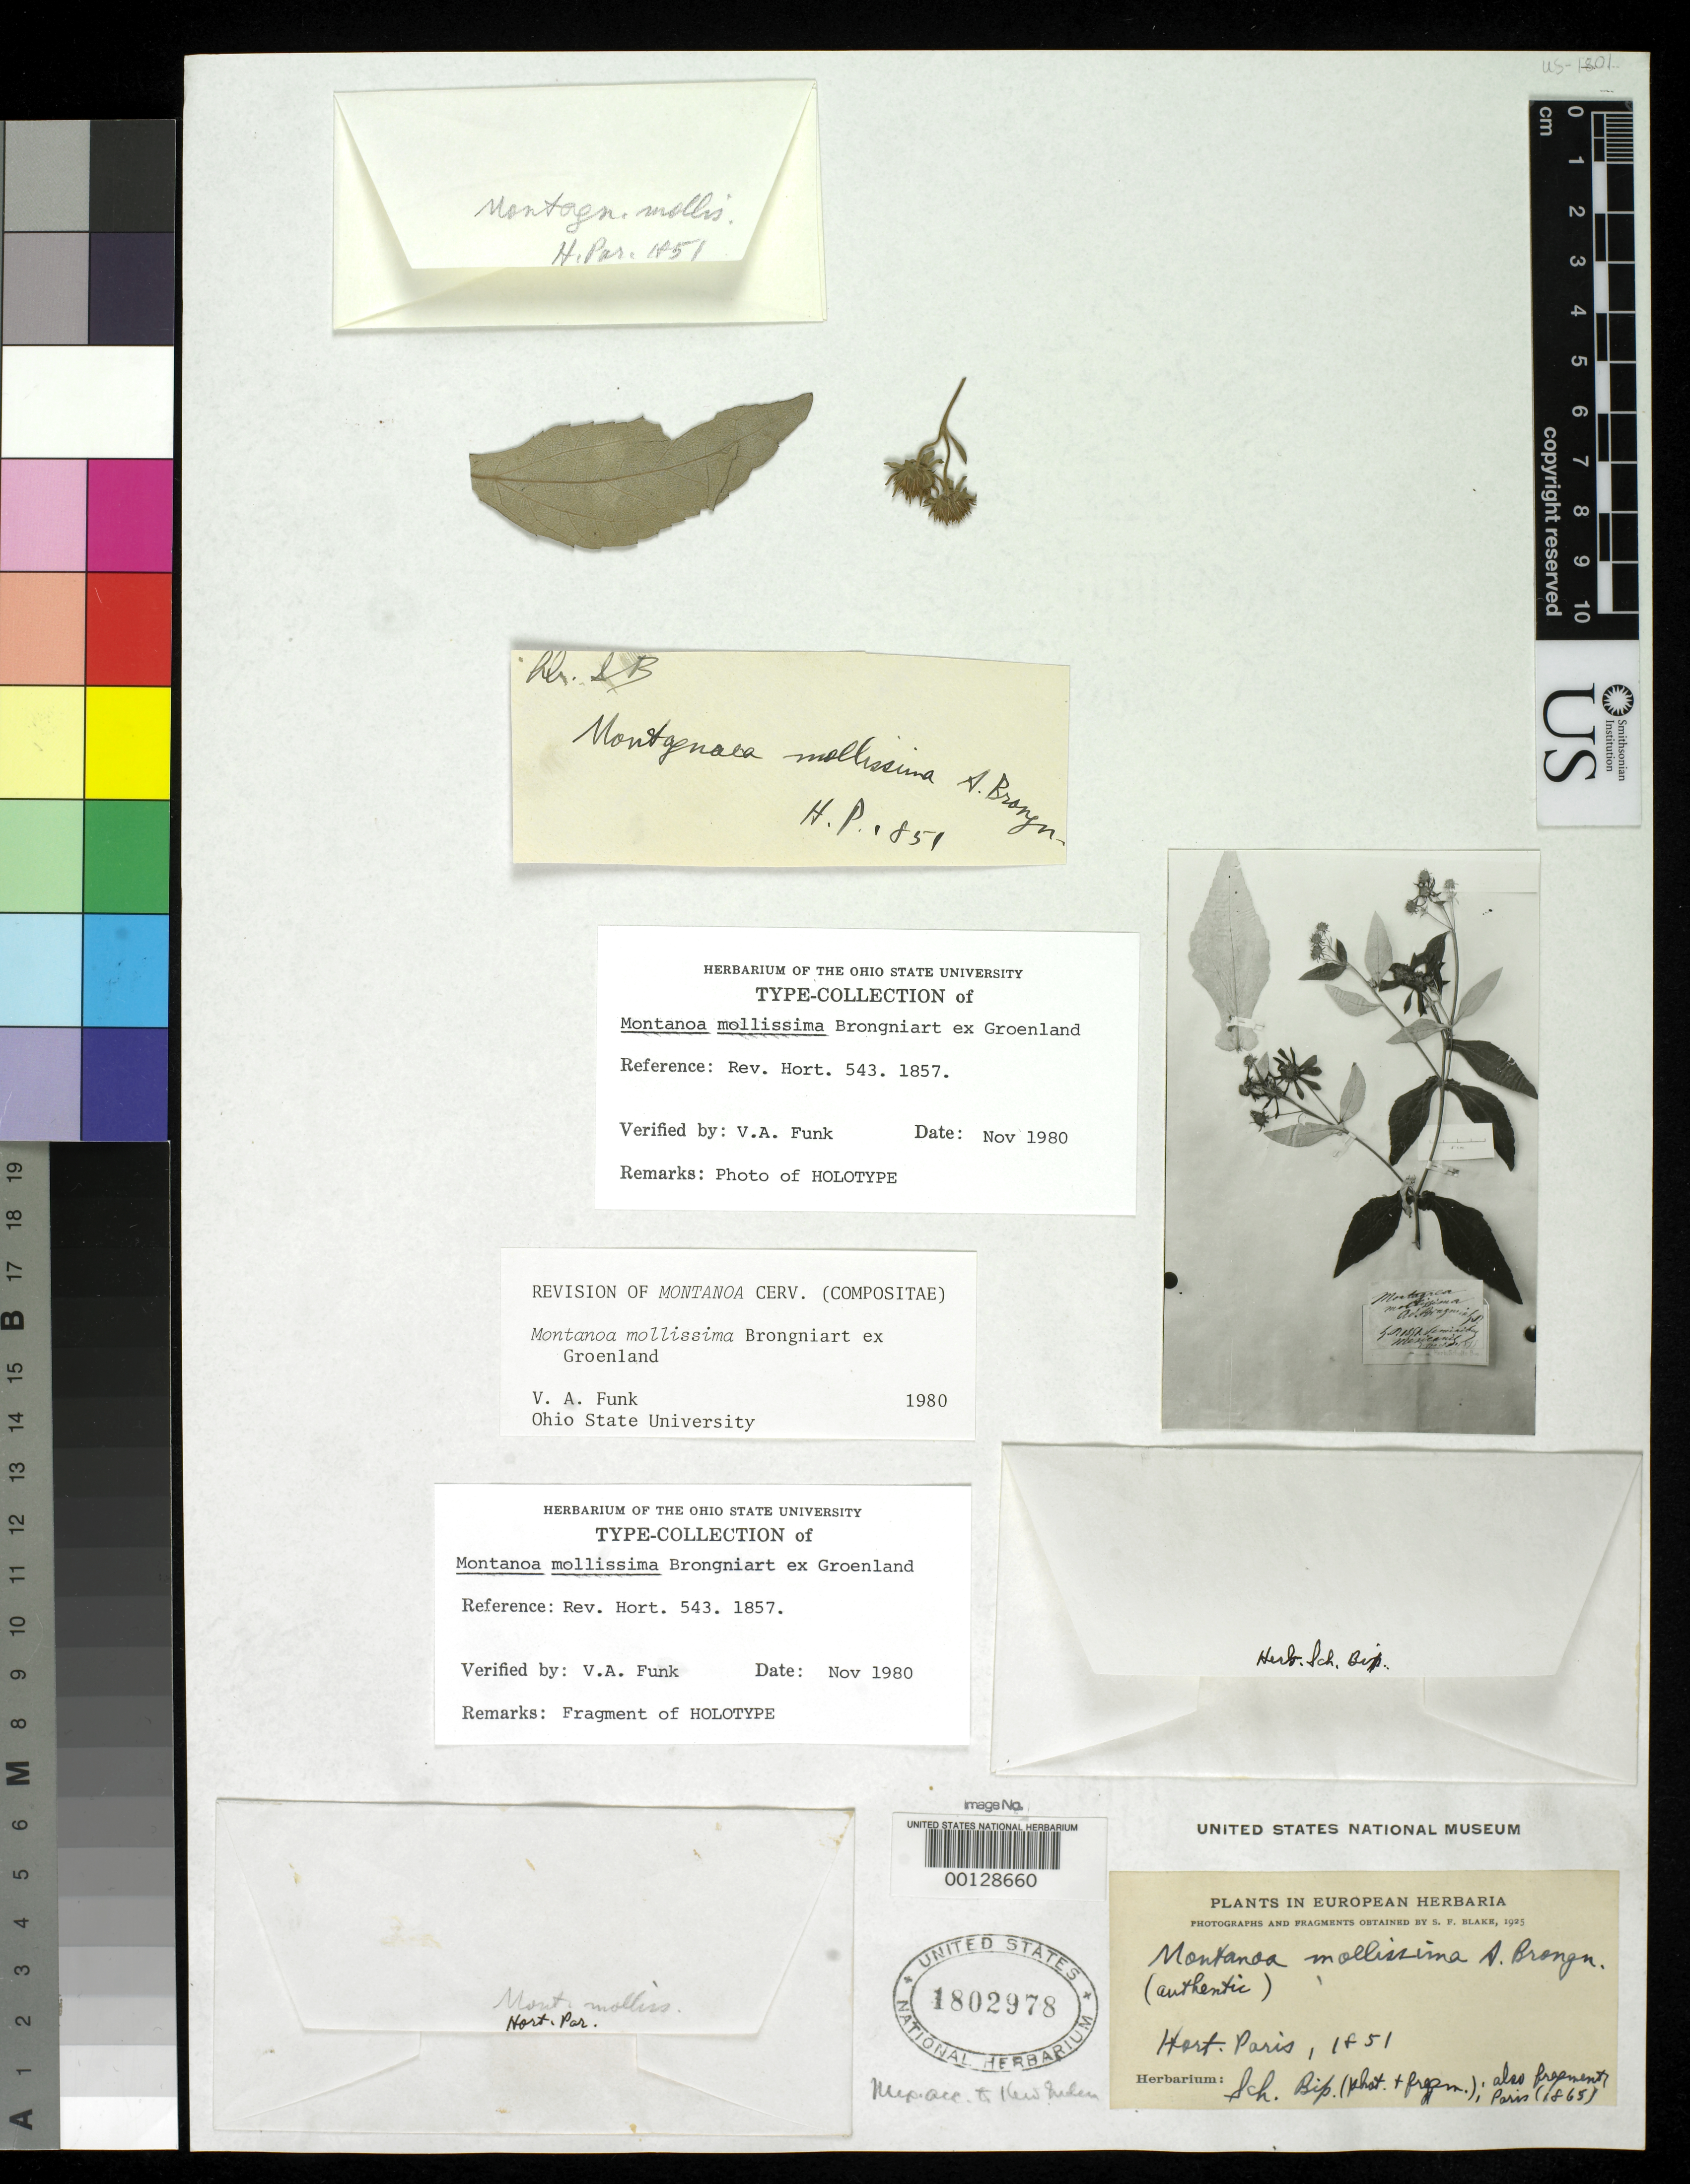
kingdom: Plantae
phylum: Tracheophyta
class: Magnoliopsida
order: Asterales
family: Asteraceae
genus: Montanoa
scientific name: Montanoa mollissima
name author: Brongn. ex Groenland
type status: Type Fragment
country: Mexico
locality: E of Monserrat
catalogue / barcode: US 1802978